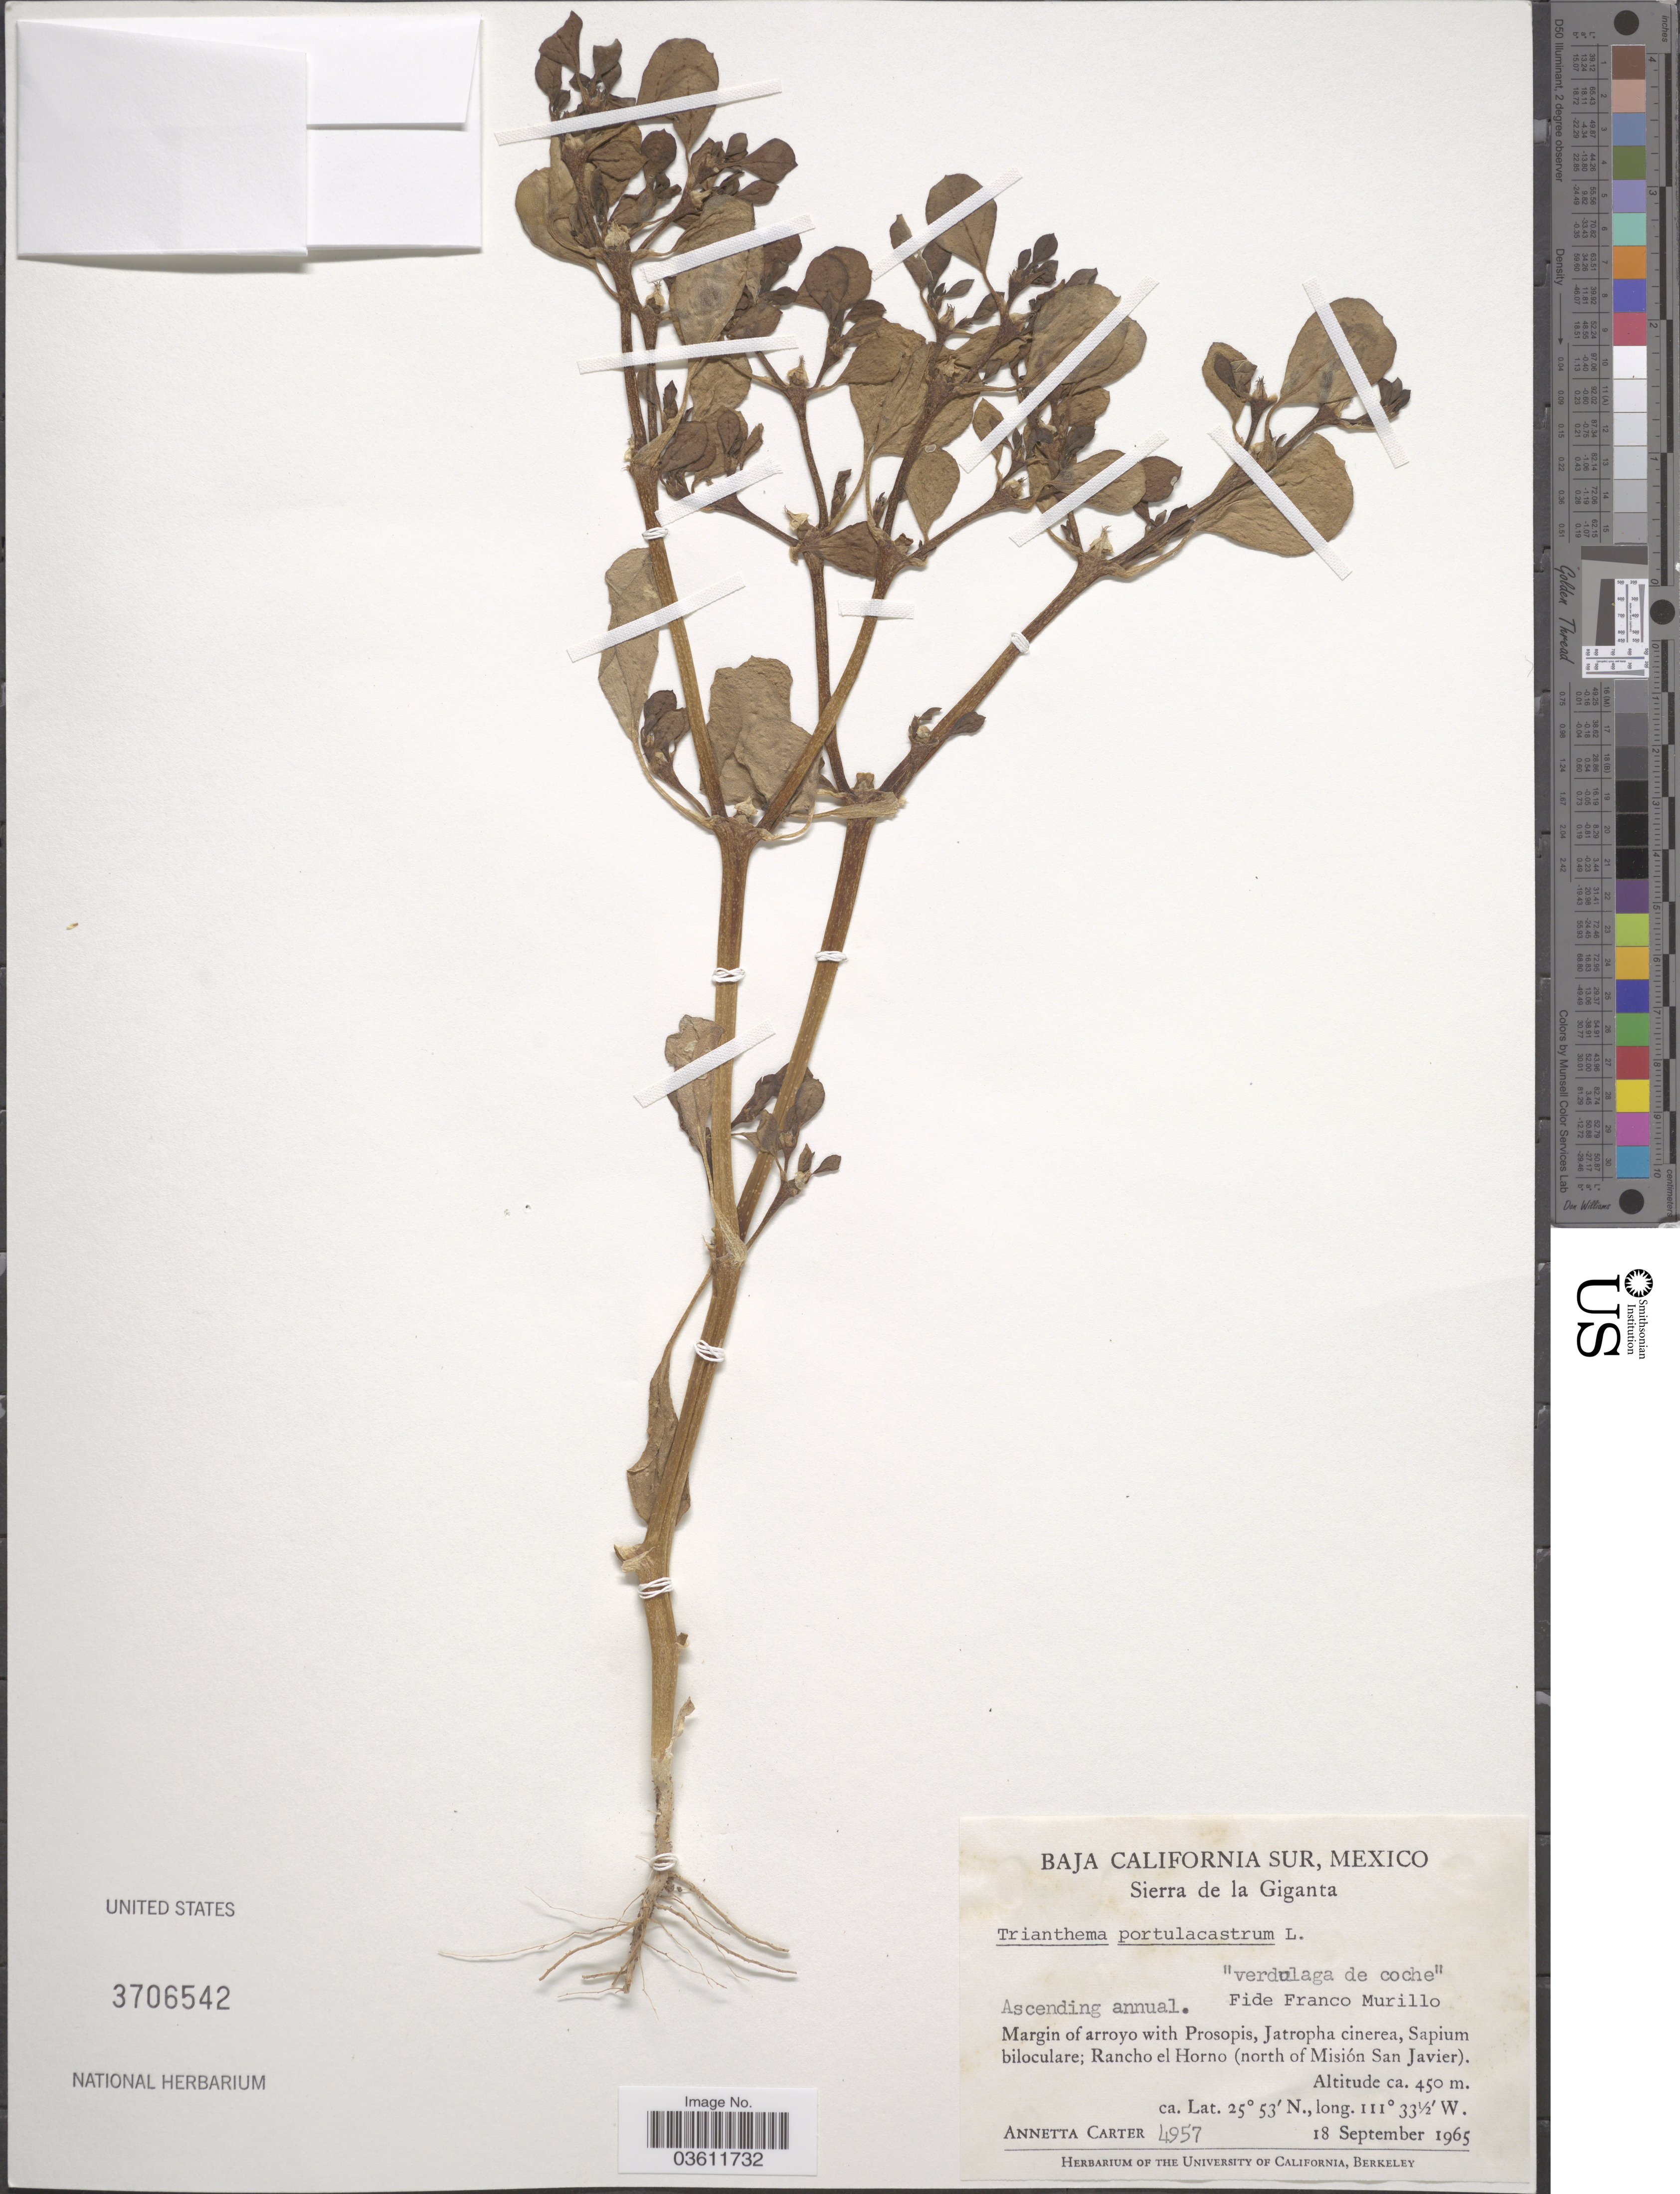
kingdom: Plantae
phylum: Tracheophyta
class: Magnoliopsida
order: Caryophyllales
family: Aizoaceae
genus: Trianthema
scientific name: Trianthema portulacastrum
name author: L.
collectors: A. Carter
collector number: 4957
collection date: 1965-09-18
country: Mexico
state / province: Baja California Sur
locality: Sierra de la Giganta. Rancho el Horno (north of Misión San Javier).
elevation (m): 450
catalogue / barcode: US 3706542